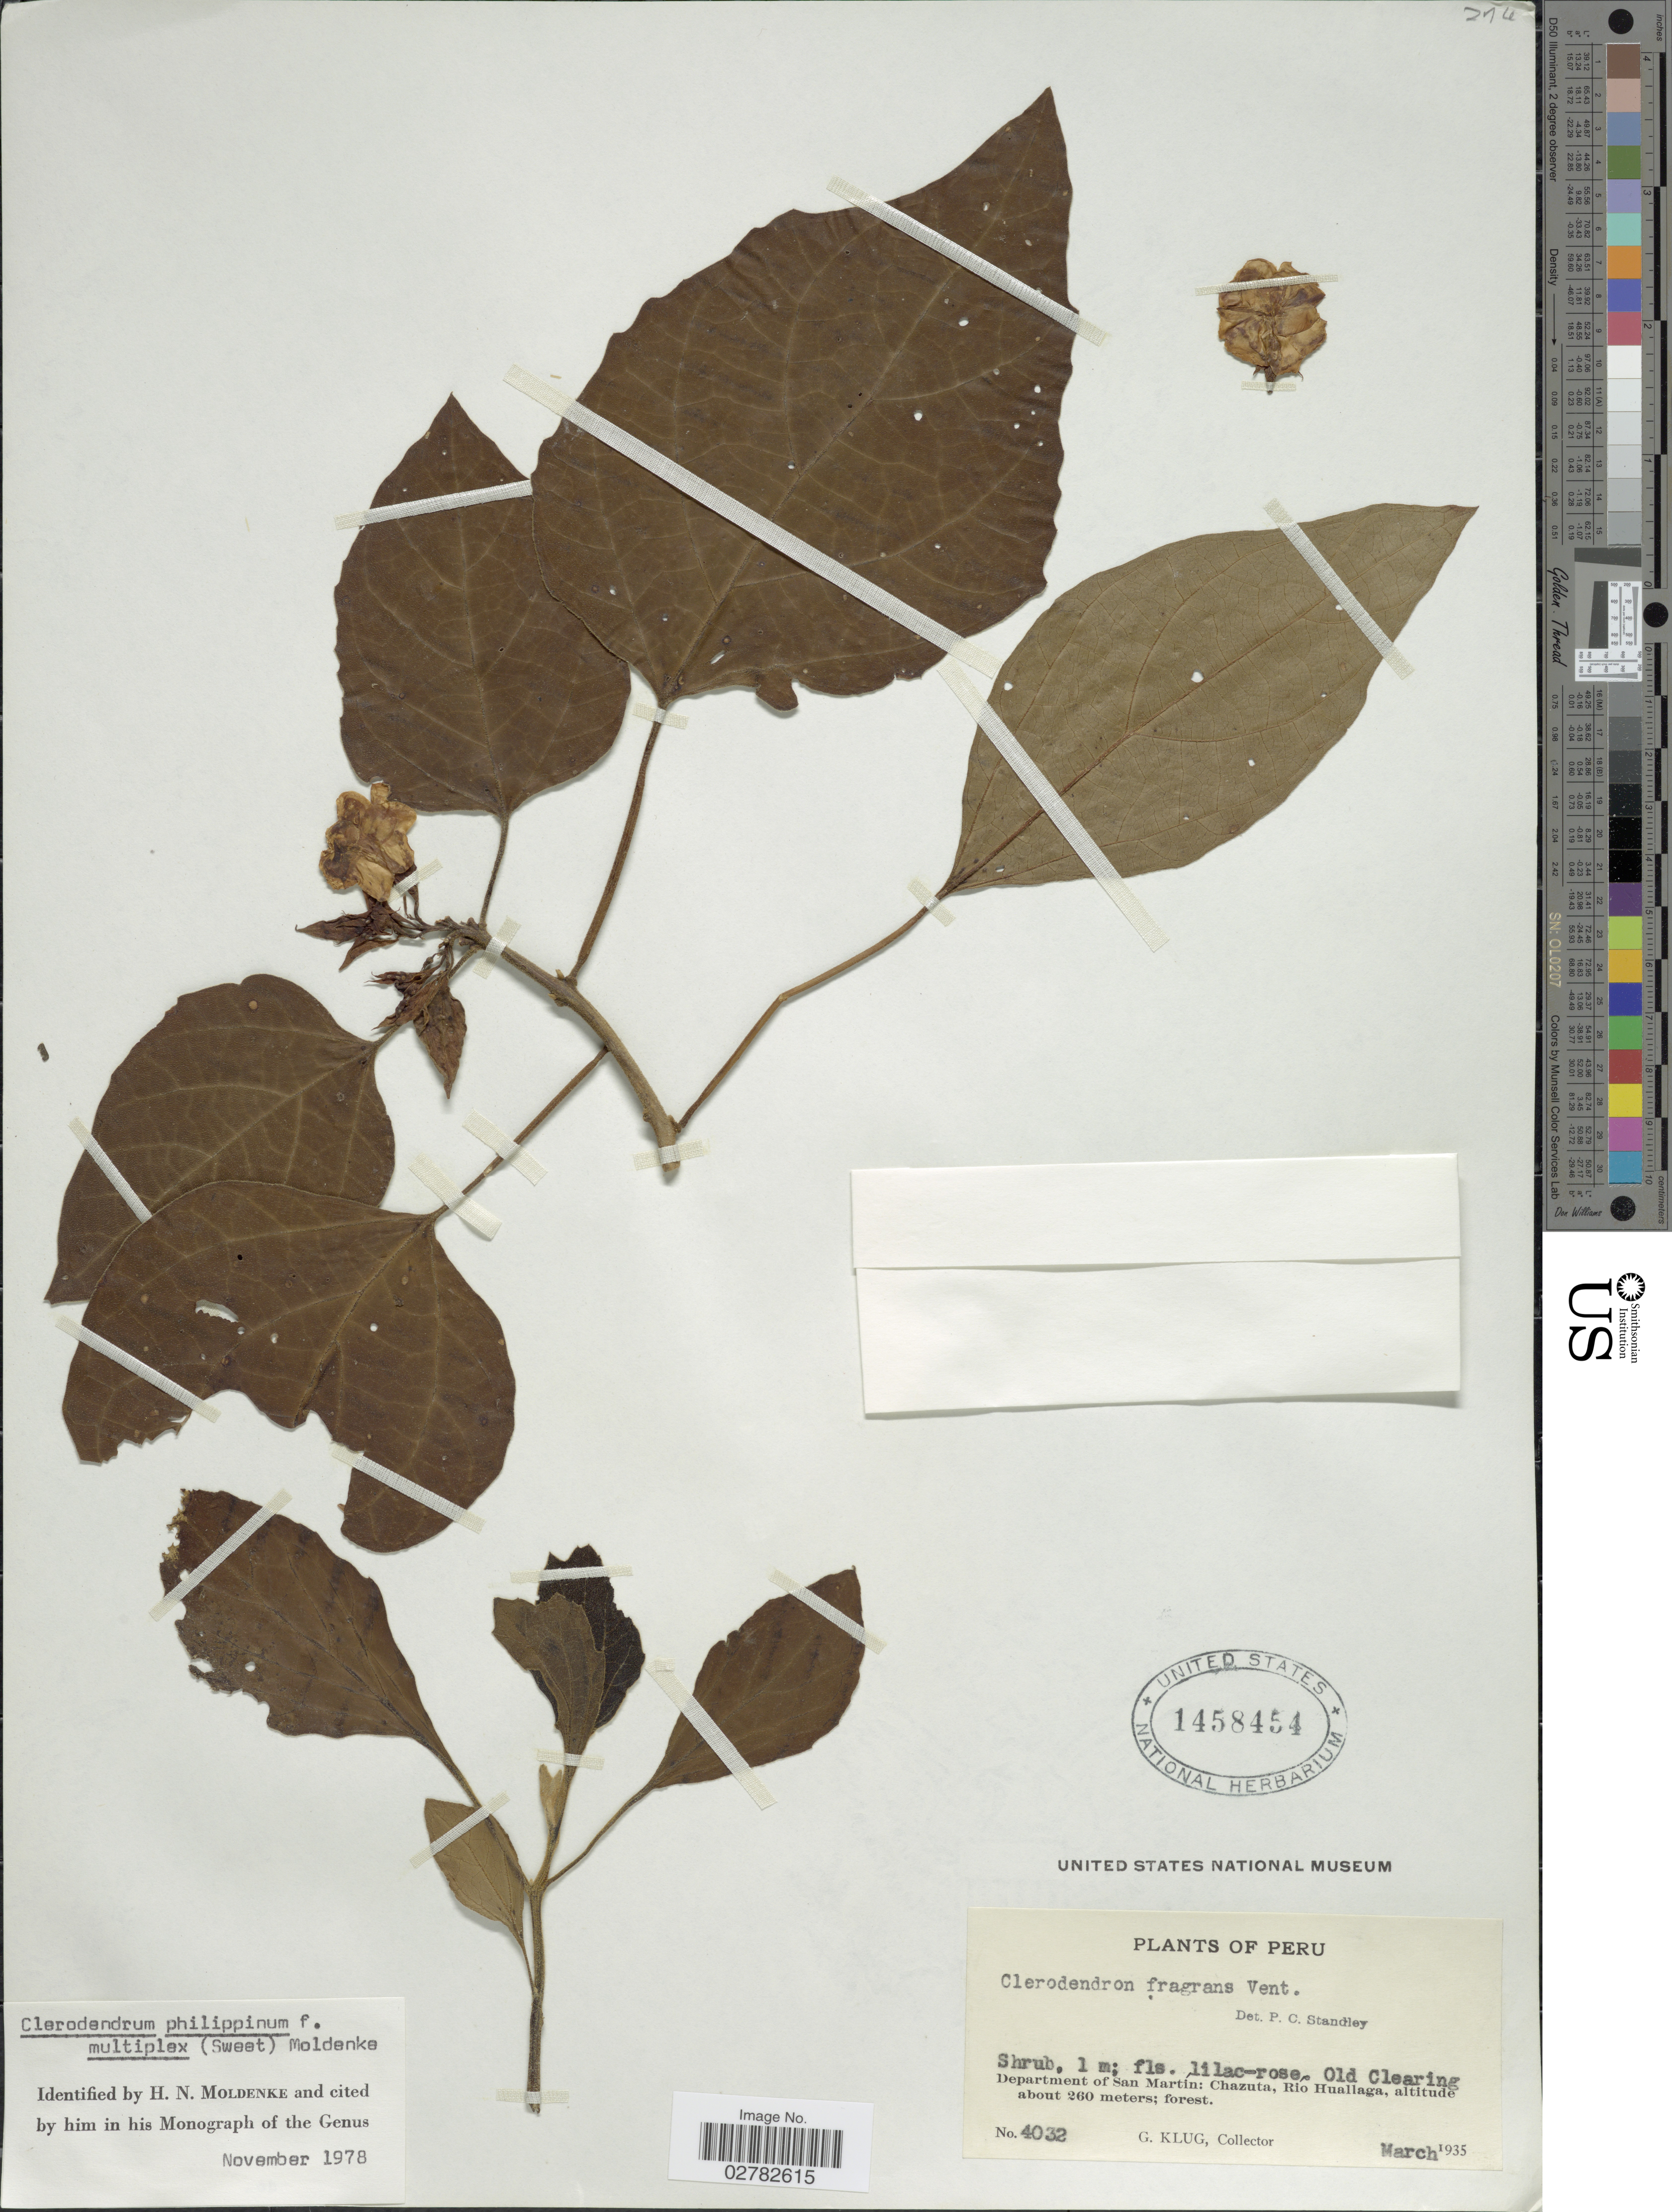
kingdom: Plantae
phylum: Tracheophyta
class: Magnoliopsida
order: Lamiales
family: Lamiaceae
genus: Clerodendrum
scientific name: Clerodendrum philippinum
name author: Schauer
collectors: G. Klug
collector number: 4032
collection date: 1935-03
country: Peru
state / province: San Martín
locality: Department of San Martin: Chazuta, Rio Huallaga.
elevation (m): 260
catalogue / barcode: US 1458454